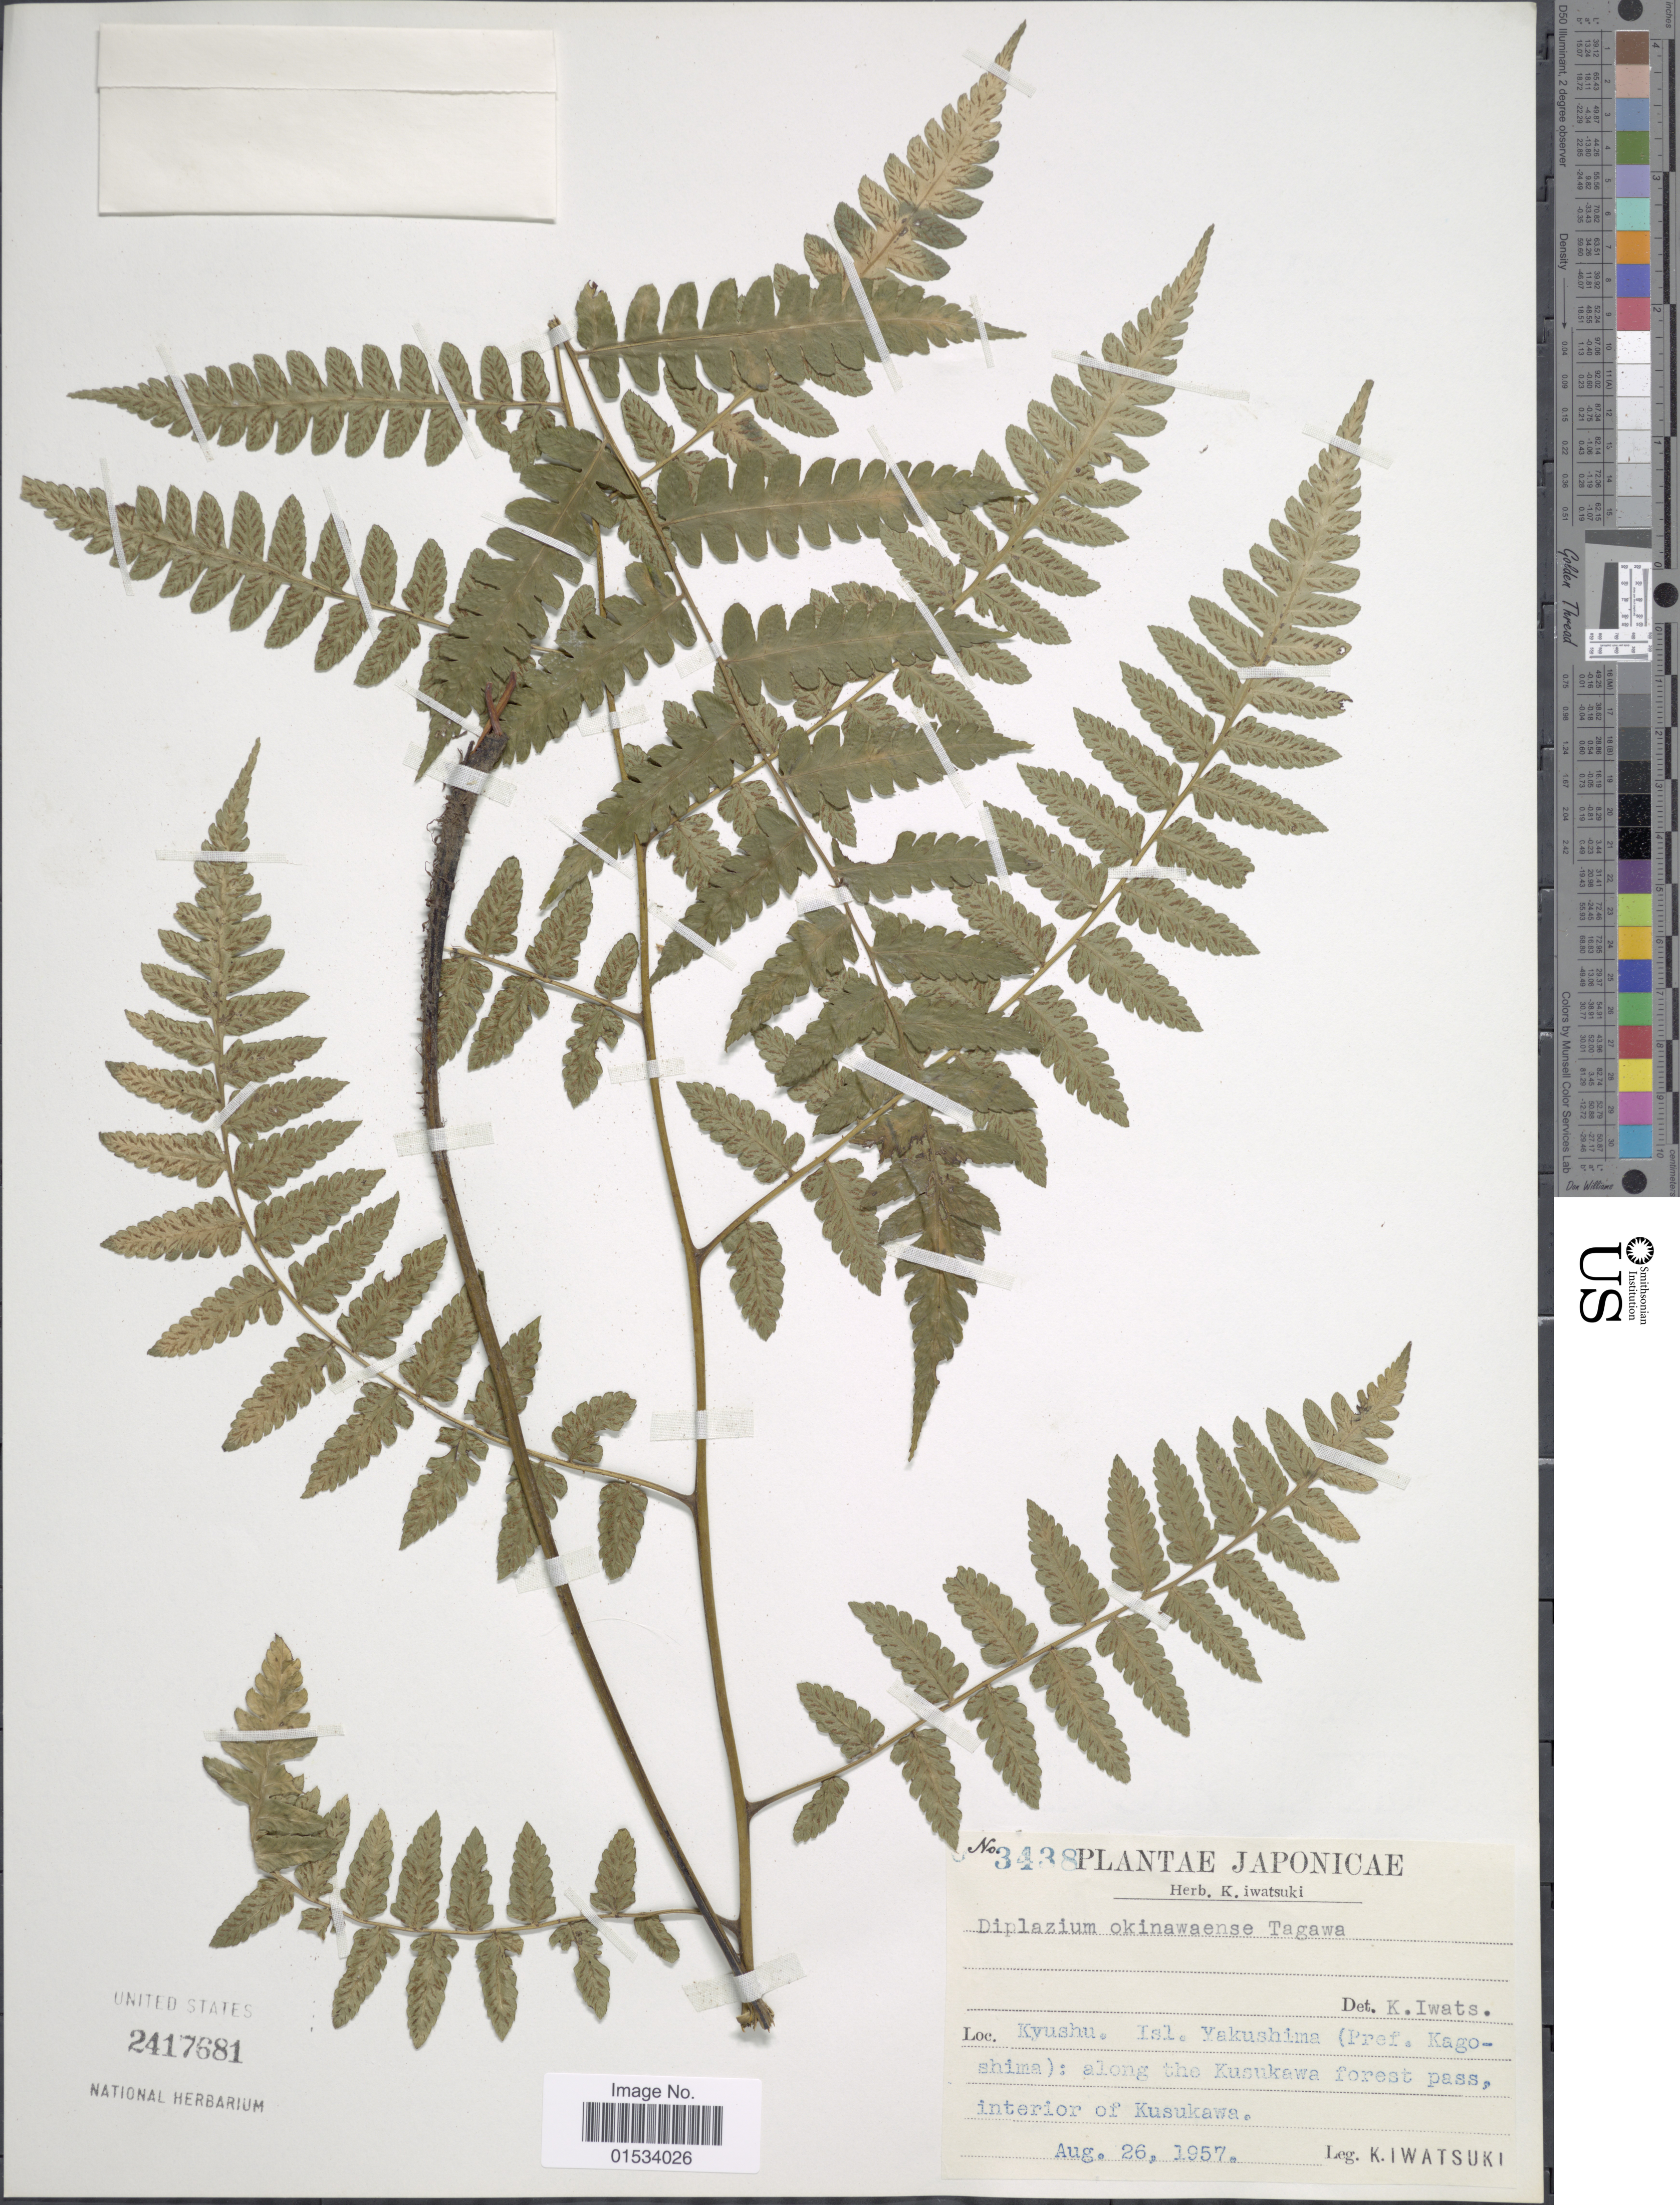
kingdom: Plantae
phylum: Tracheophyta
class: Polypodiopsida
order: Polypodiales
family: Athyriaceae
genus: Diplazium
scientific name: Diplazium okinawaense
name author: Tagawa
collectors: K. Iwatsuki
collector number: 3438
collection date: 1957-08-26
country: Japan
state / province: Kagosima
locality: Kyushu. Isl. Yakushima, along the Kusukawa forest pass, interior of Kusukawa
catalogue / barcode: US 2417681